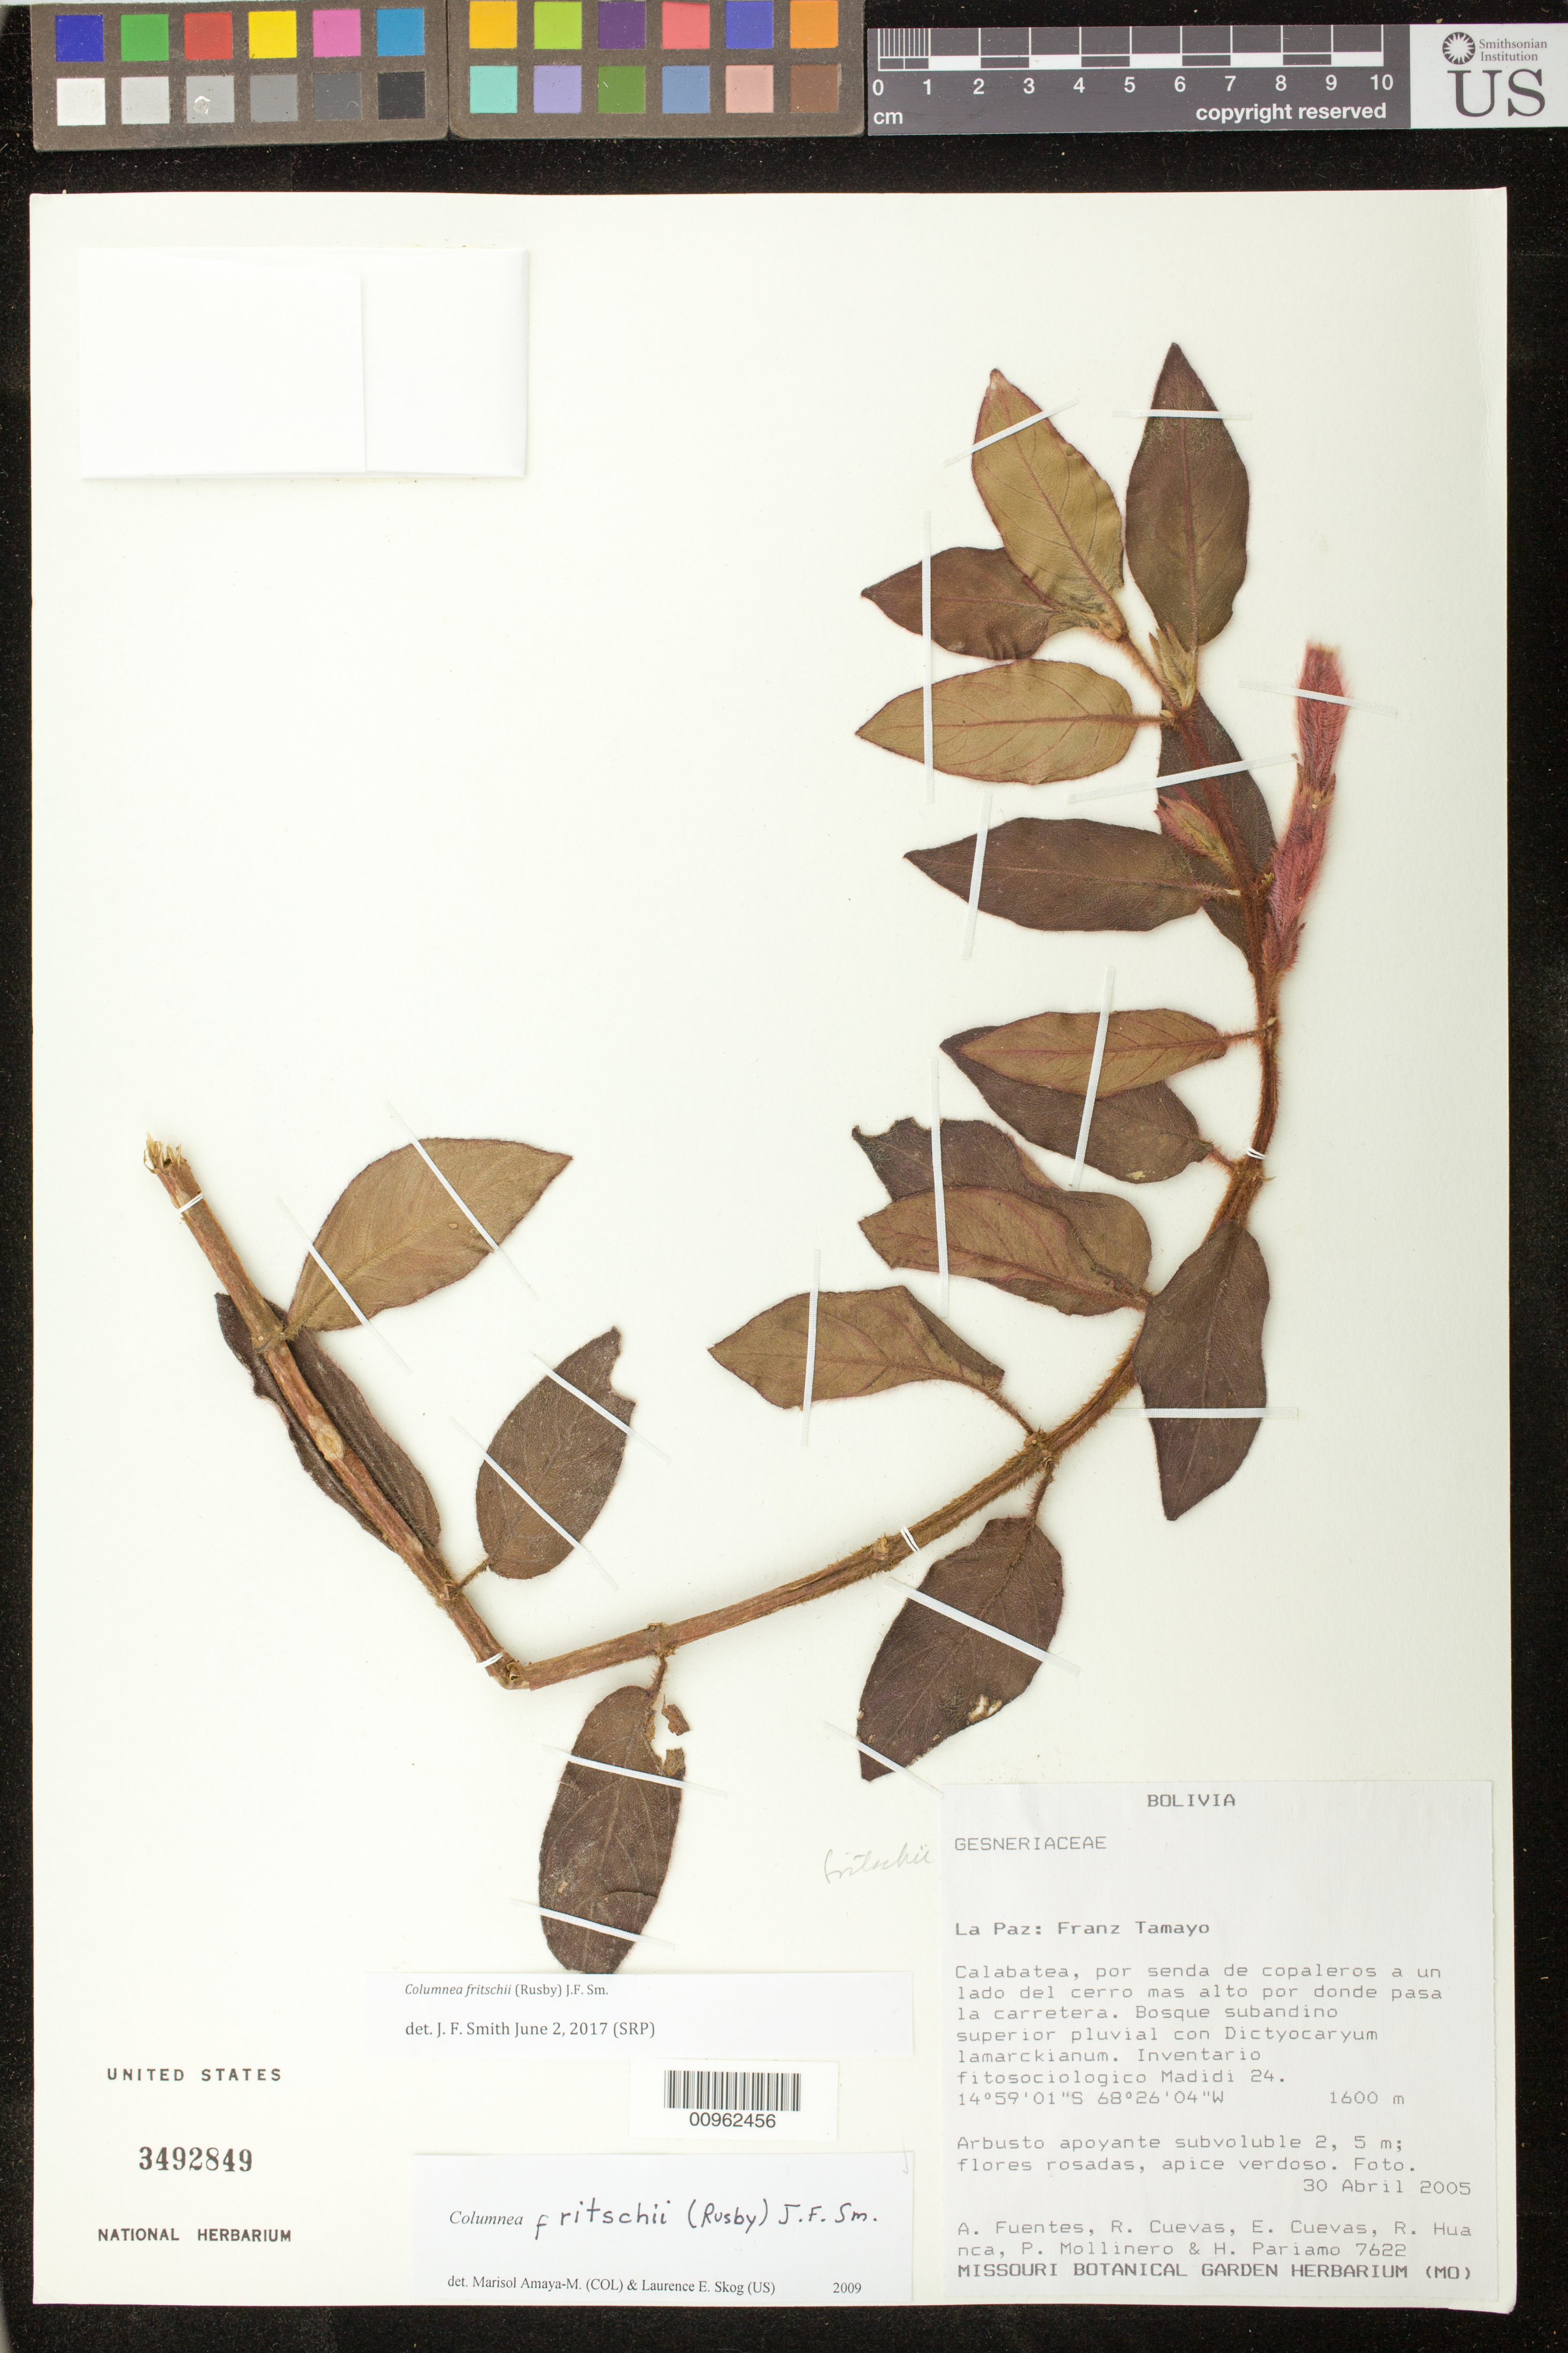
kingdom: Plantae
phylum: Tracheophyta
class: Magnoliopsida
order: Lamiales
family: Gesneriaceae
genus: Columnea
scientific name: Columnea fritschii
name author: (Rusby) J.F. Sm.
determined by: Smith, J. F.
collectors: A. Fuentes & et al.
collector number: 7622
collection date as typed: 30 Apr 2005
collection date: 2005-04-30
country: Bolivia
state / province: La Paz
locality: La Paz: Franz Tamayo. Calabatea, por senda de copaleros a un lado del cerro mas alto por donde pasa la carretera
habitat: Bosque subandino superior pluvial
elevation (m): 1600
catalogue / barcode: US 3492849